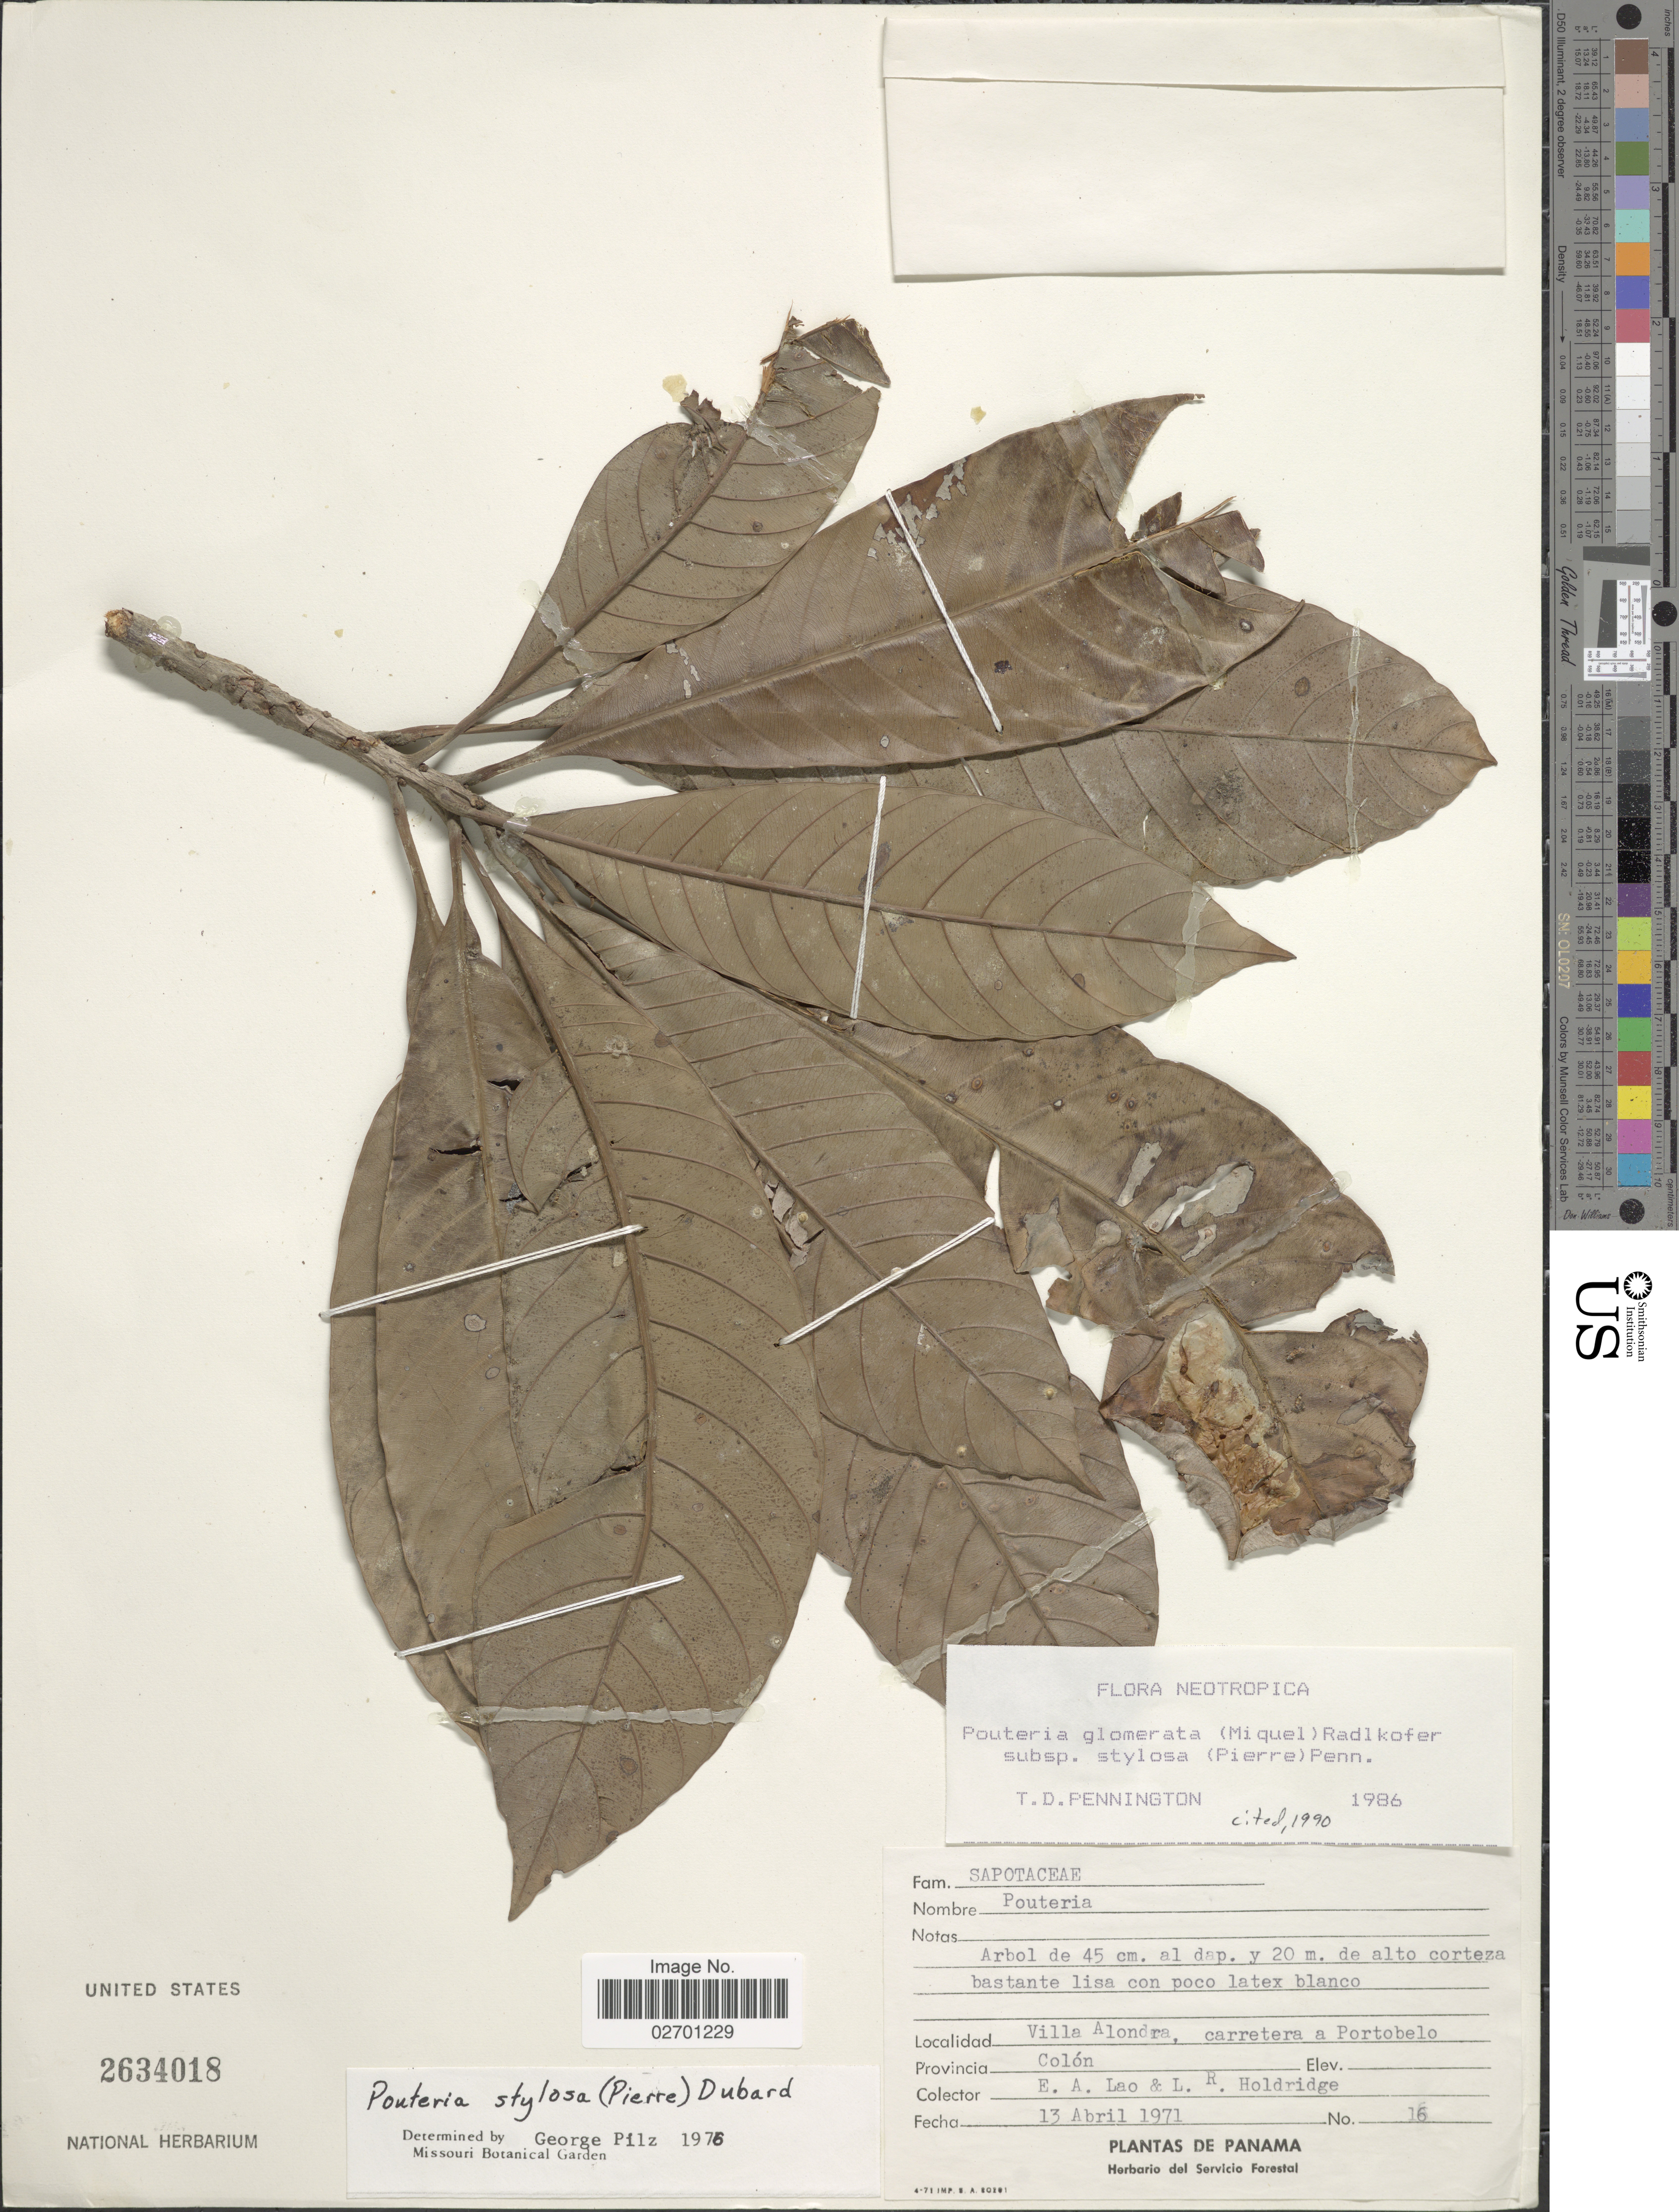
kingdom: Plantae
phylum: Tracheophyta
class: Magnoliopsida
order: Ericales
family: Sapotaceae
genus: Pouteria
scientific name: Pouteria glomerata subsp. stylosa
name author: (Miq.) Radlk.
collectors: E. Lao & L. Holdridge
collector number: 16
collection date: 1971-04-13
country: Panama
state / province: Colón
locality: Neotropica, Villa Alondra, carretera a Portobelo.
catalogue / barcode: US 2634018